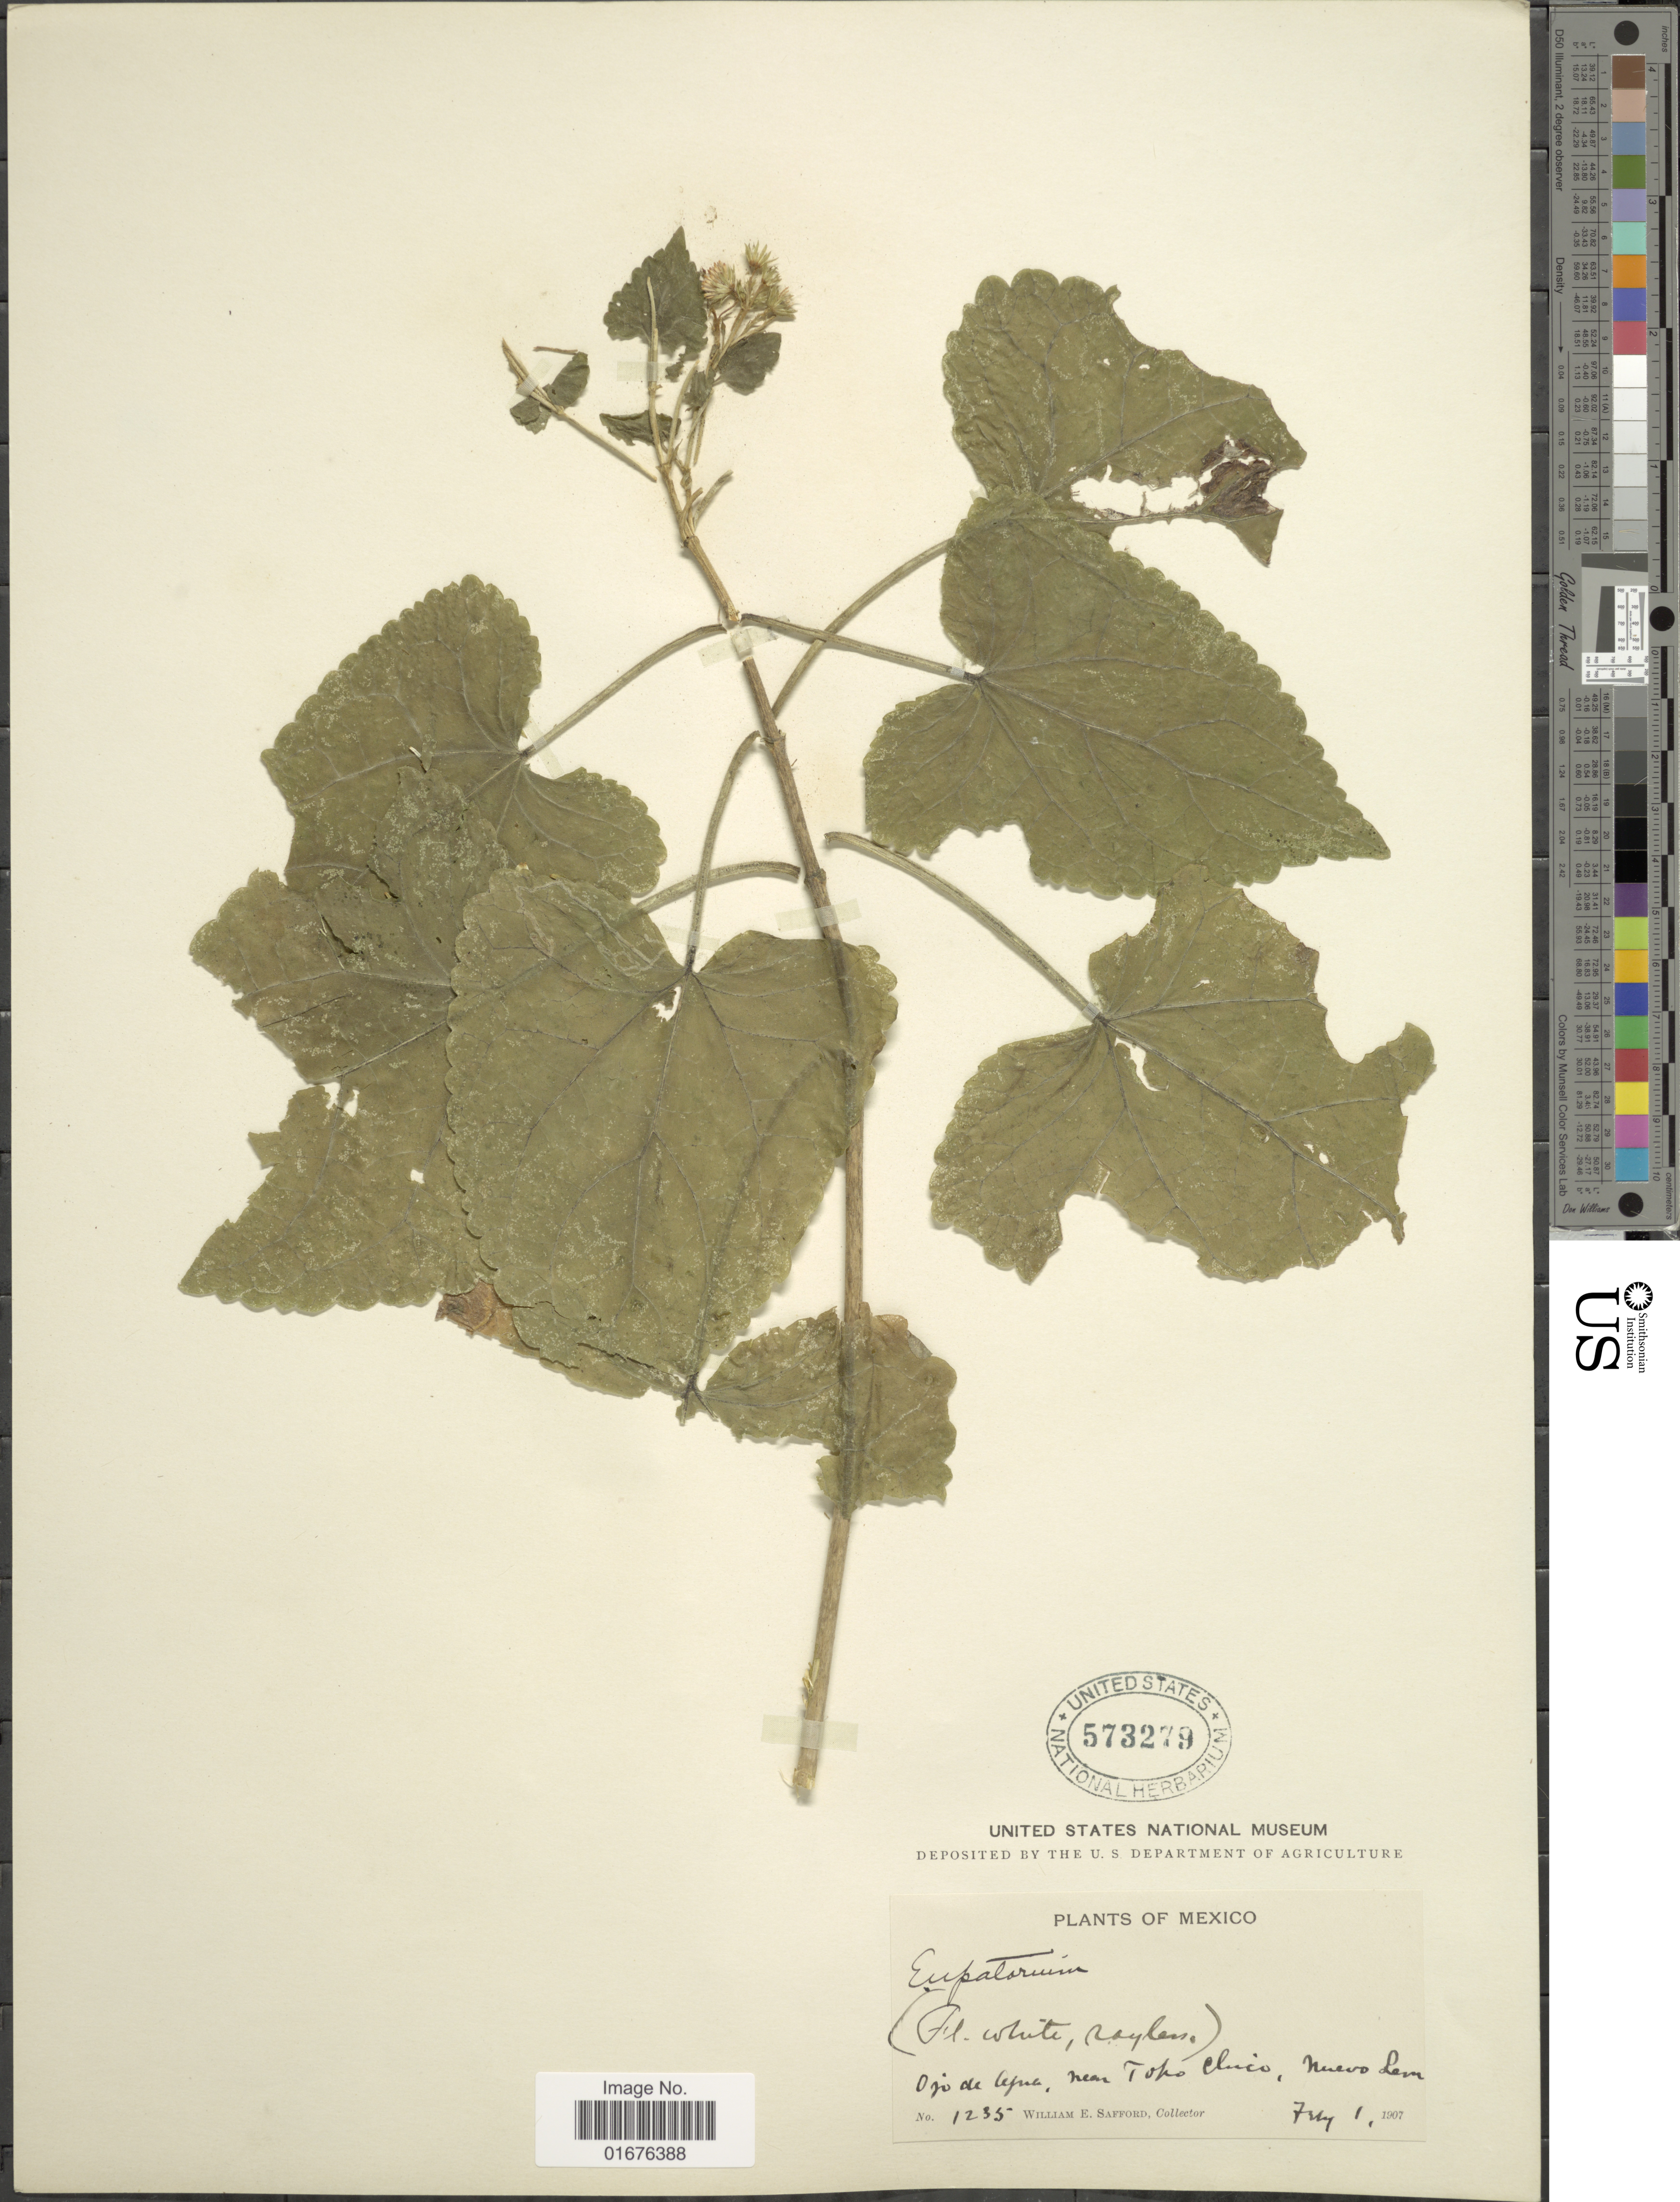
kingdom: Plantae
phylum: Tracheophyta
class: Magnoliopsida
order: Asterales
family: Asteraceae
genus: Ageratina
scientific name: Ageratina petiolaris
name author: (Moc. & Sessé ex DC.) R.M. King & H. Rob.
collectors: W. E. Safford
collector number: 1235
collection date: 1907-07-01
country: Mexico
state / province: Nuevo León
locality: Ojo de Tejula, near Topo Chico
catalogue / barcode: US 573279